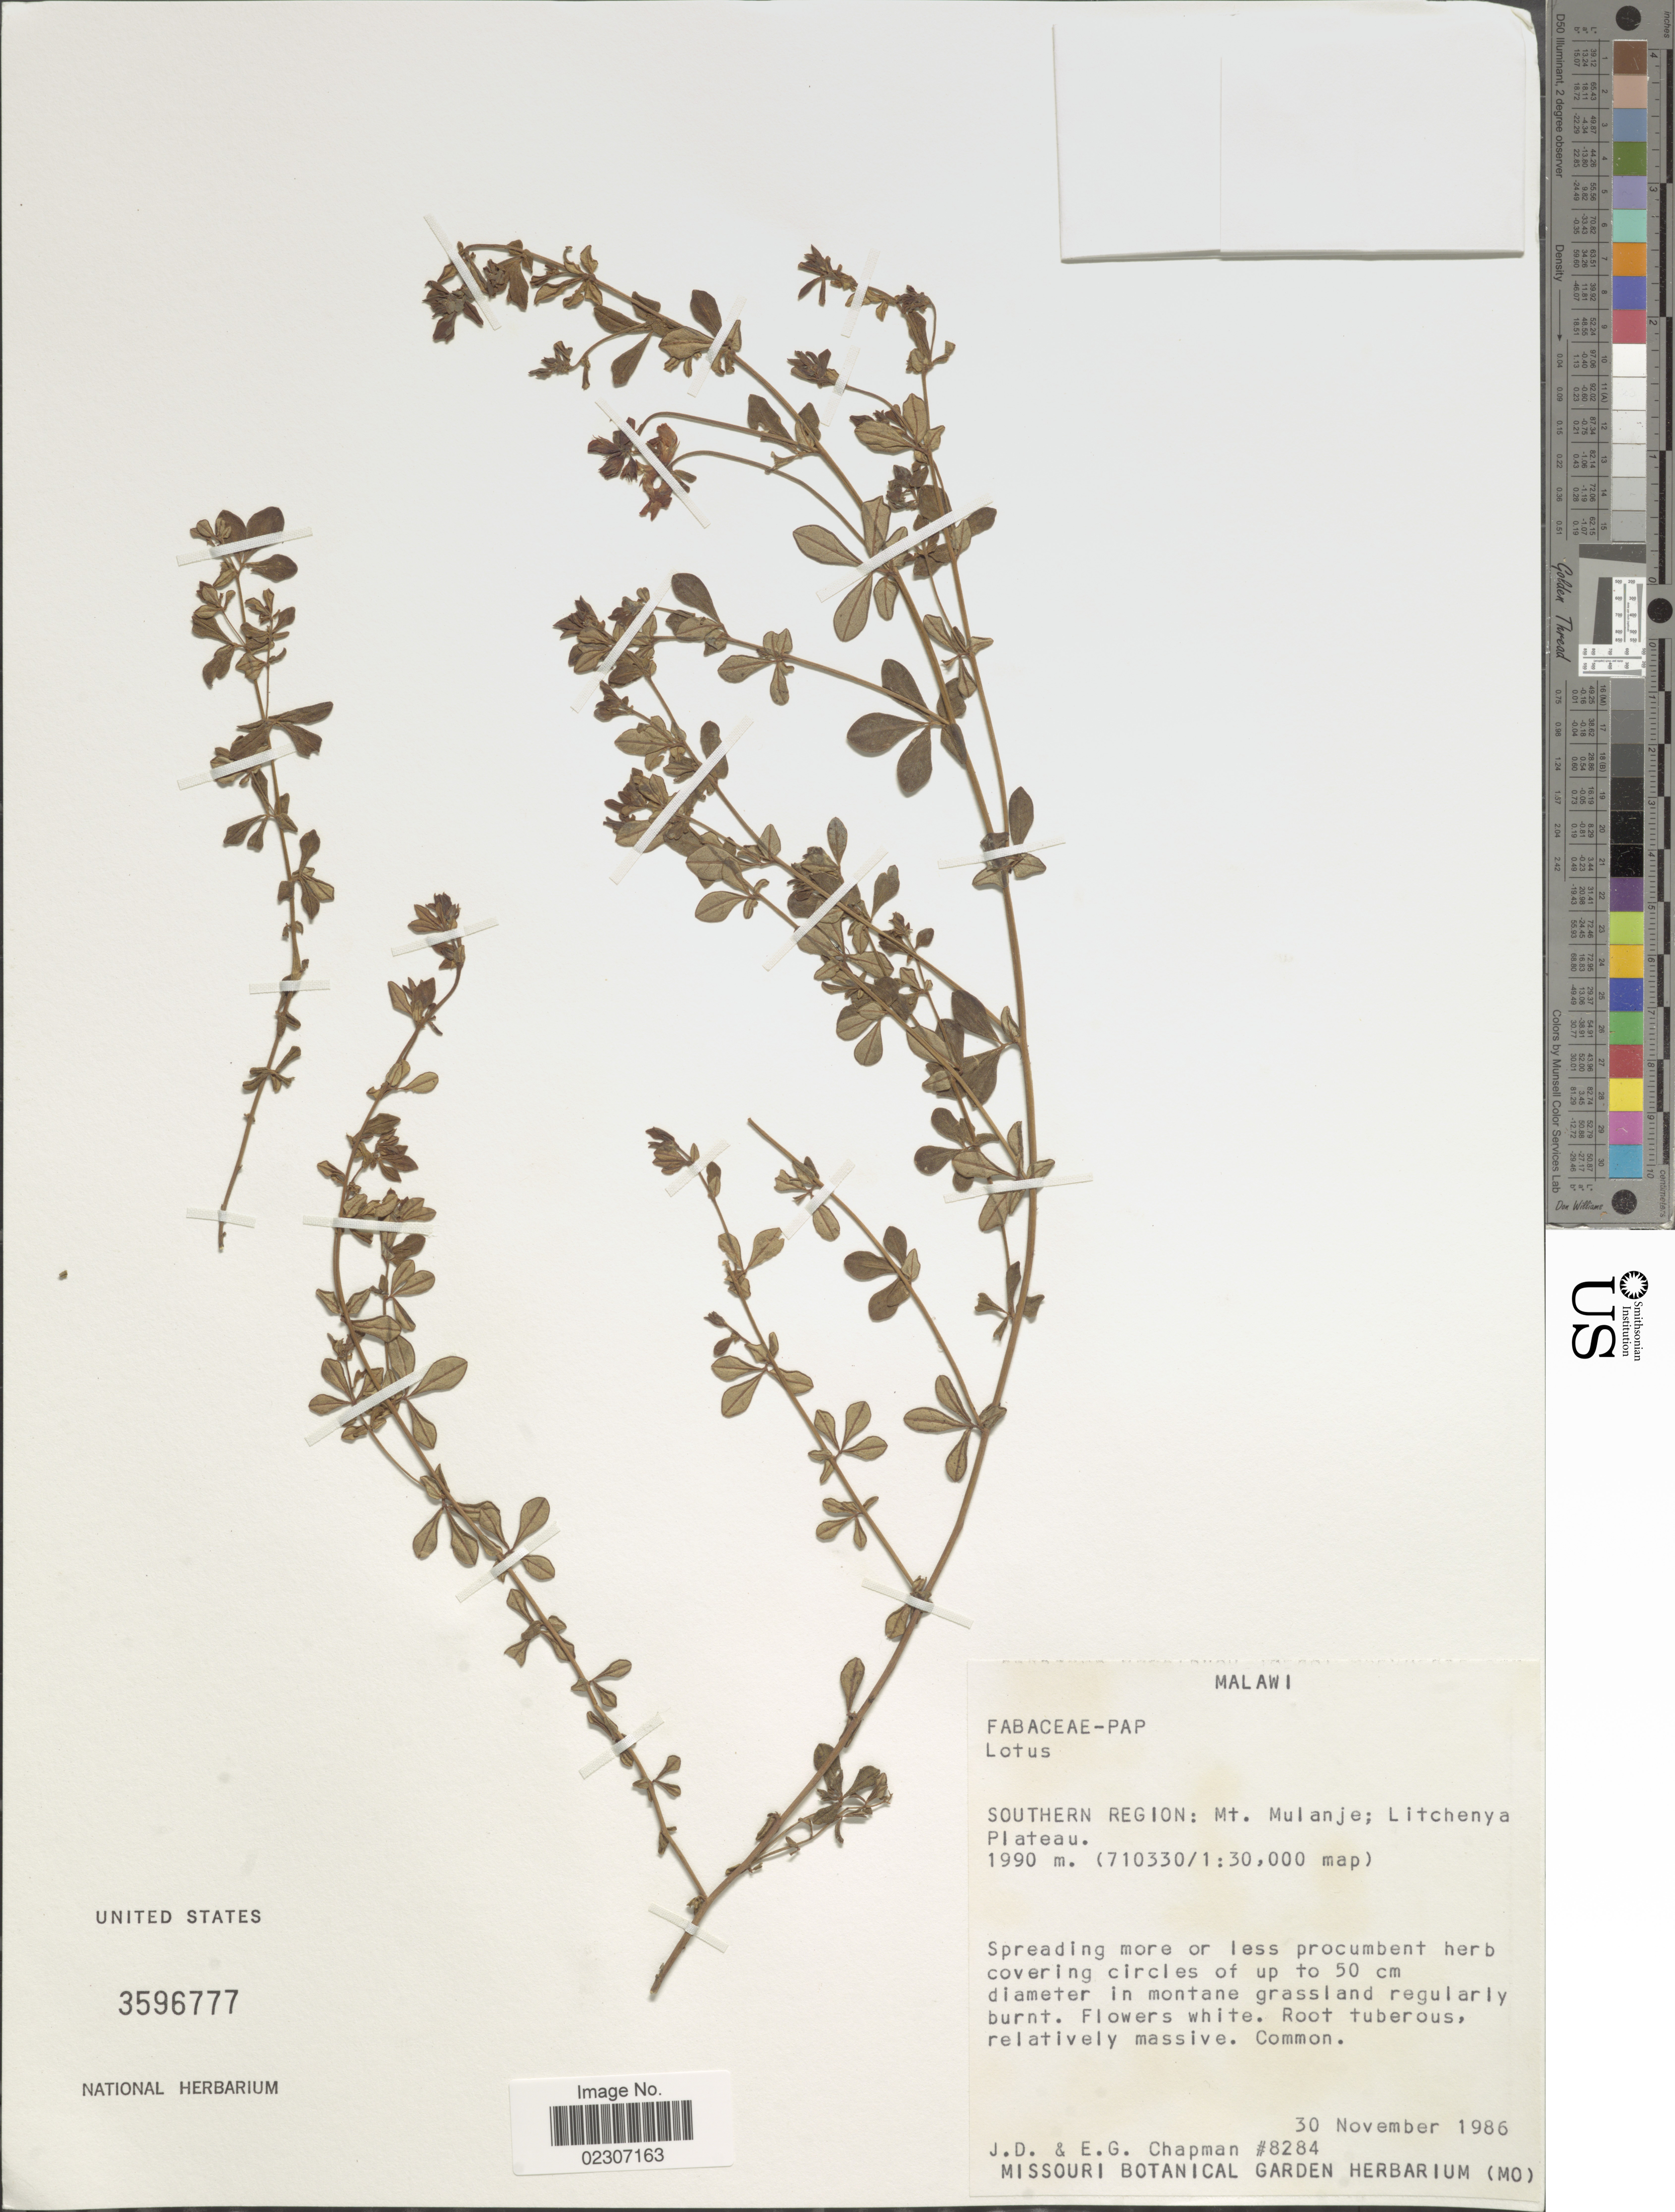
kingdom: Plantae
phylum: Tracheophyta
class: Magnoliopsida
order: Fabales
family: Fabaceae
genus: Lotus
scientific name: Lotus sp.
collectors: J. D. Chapman & E. Chapman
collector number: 8284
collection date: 1986-11-30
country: Malawi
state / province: Southern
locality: Malawi, Southern Region: Mt. Mulanje; Litchenya Plateau.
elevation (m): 1990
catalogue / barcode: US 3596777